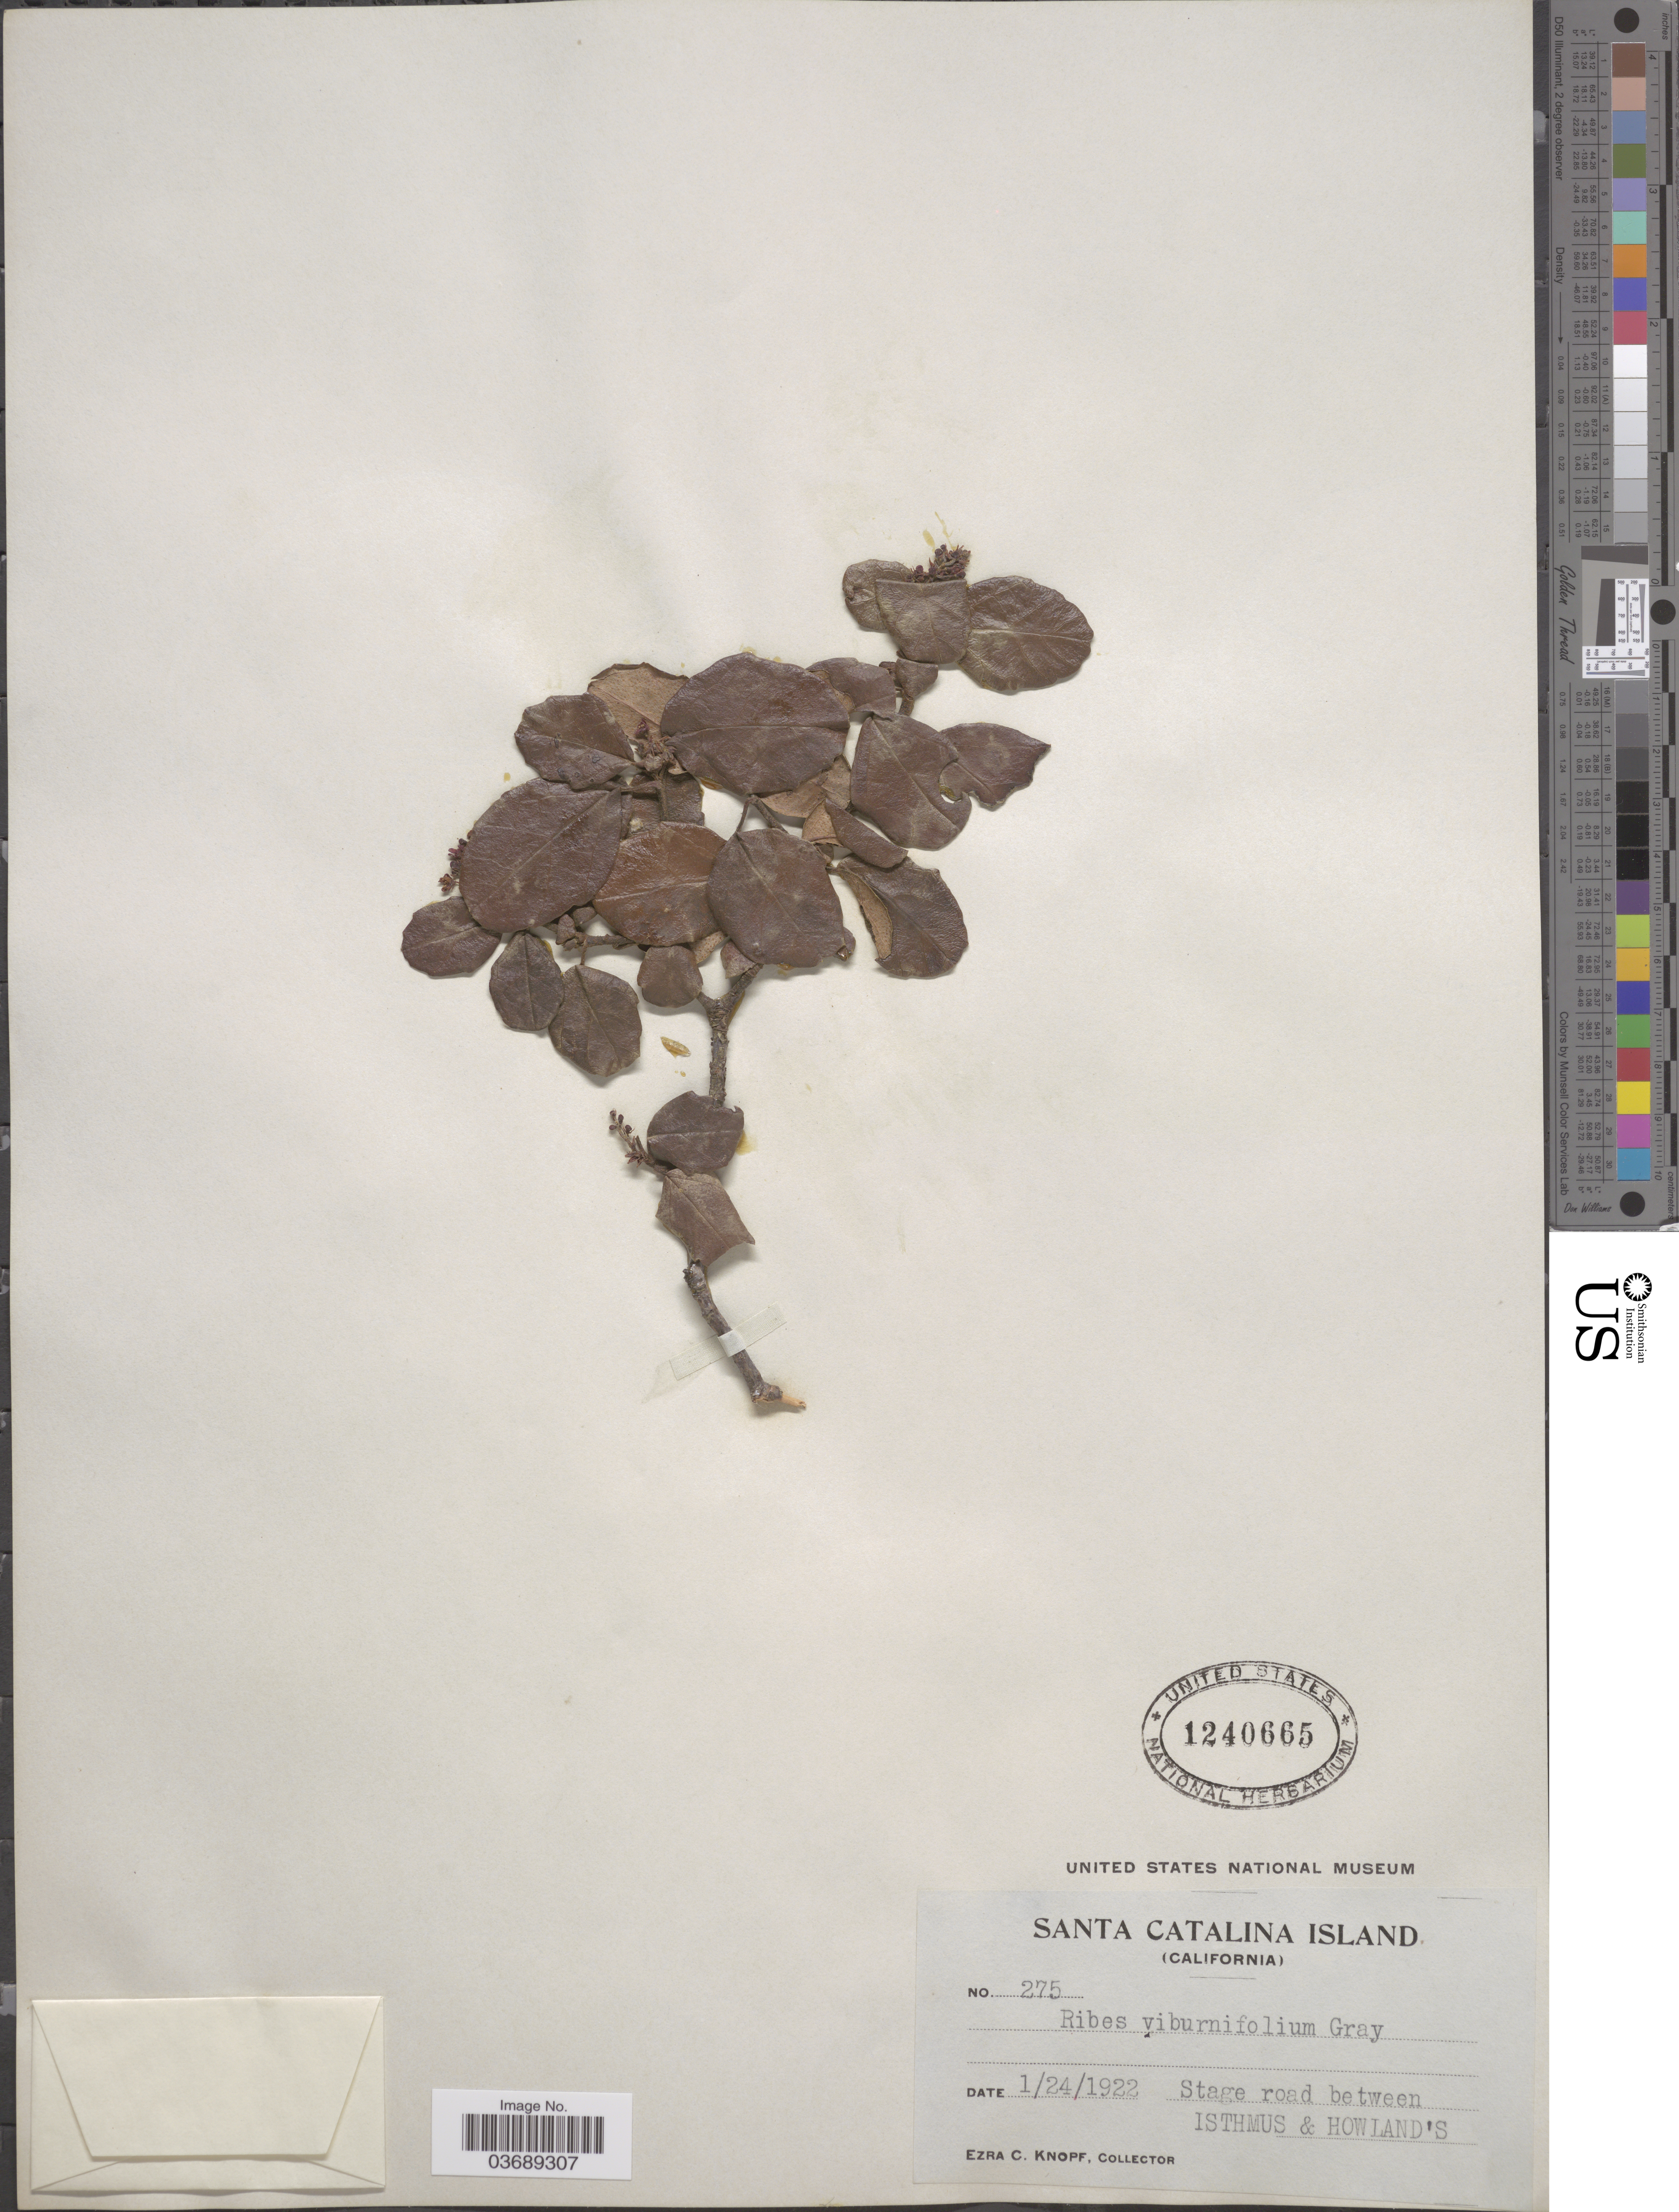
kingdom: Plantae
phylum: Tracheophyta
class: Magnoliopsida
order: Saxifragales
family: Grossulariaceae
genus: Ribes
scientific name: Ribes viburnifolium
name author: A. Gray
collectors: E. Knopf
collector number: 275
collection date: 1922-01-24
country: United States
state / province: California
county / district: Los Angeles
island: Santa Catalina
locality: Santa Catalina Island. Stage road between Isthmus & Howland's.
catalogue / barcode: US 1240665